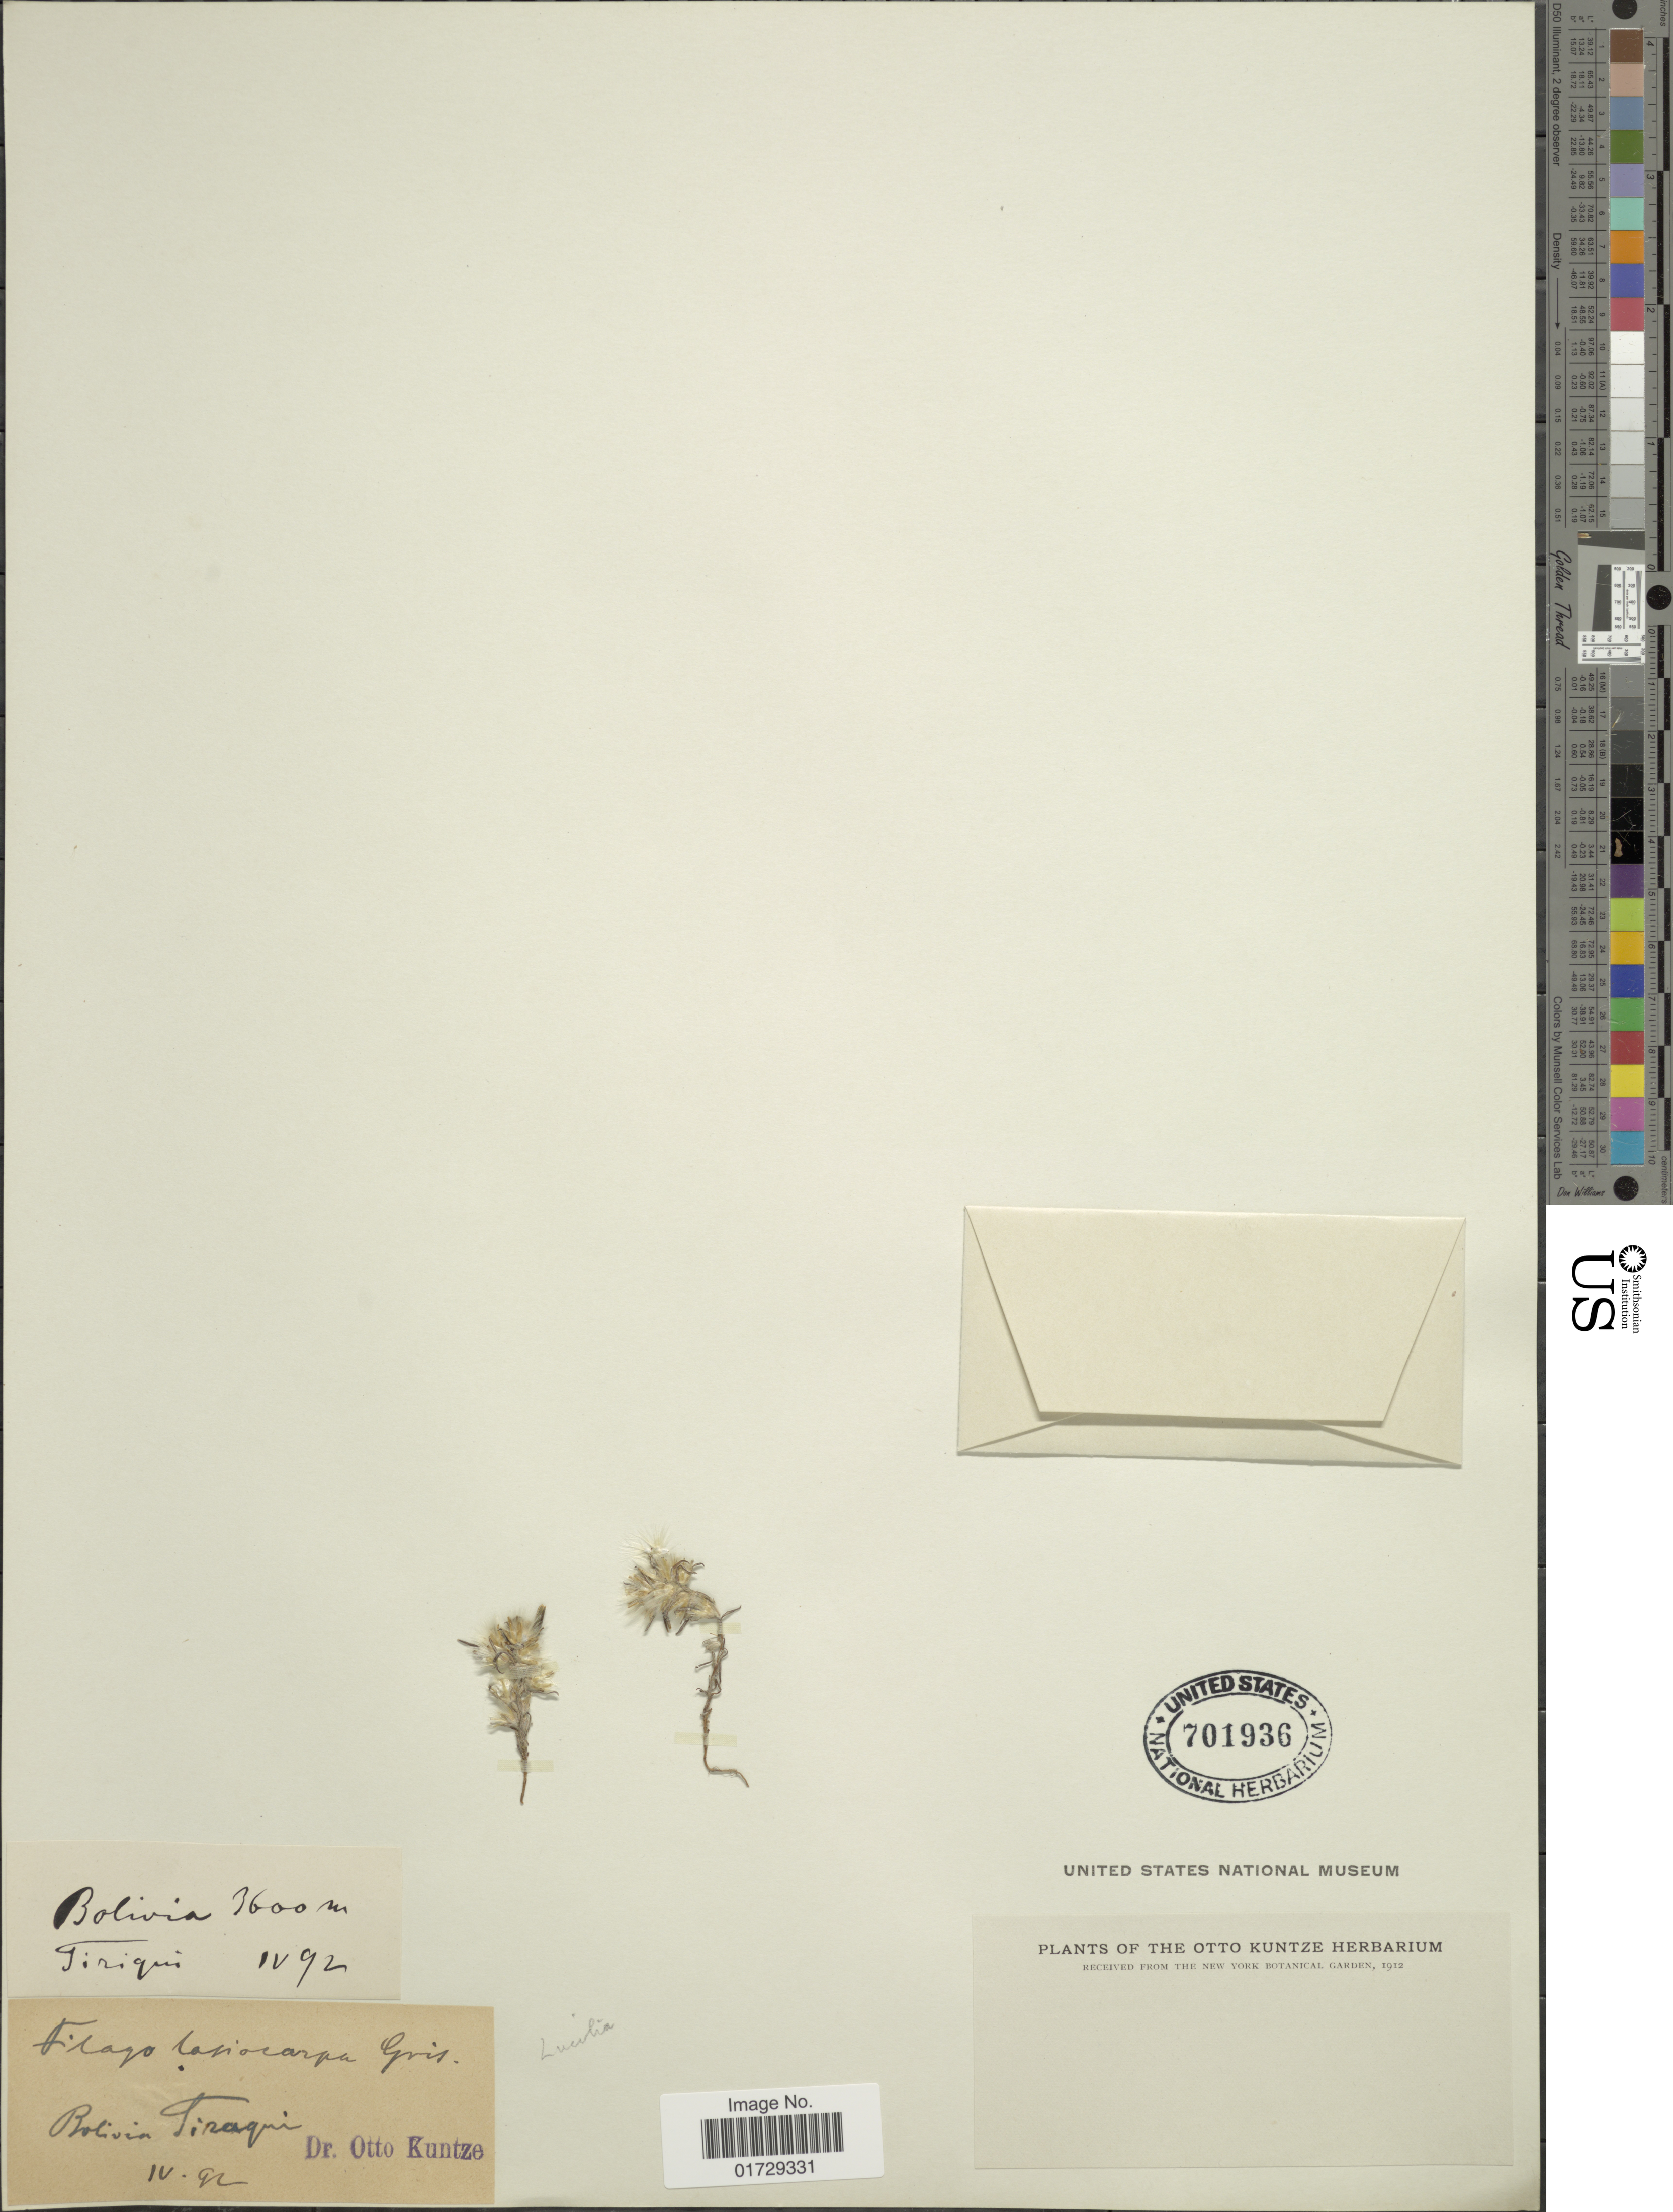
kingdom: Plantae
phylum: Tracheophyta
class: Magnoliopsida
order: Asterales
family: Asteraceae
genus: Filago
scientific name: Filago lasiocarpa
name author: Griseb.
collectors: C.E.O. Kuntze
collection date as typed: Transcribed d/m/y: /4/92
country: Bolivia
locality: Tiraqui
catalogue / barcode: US 701936